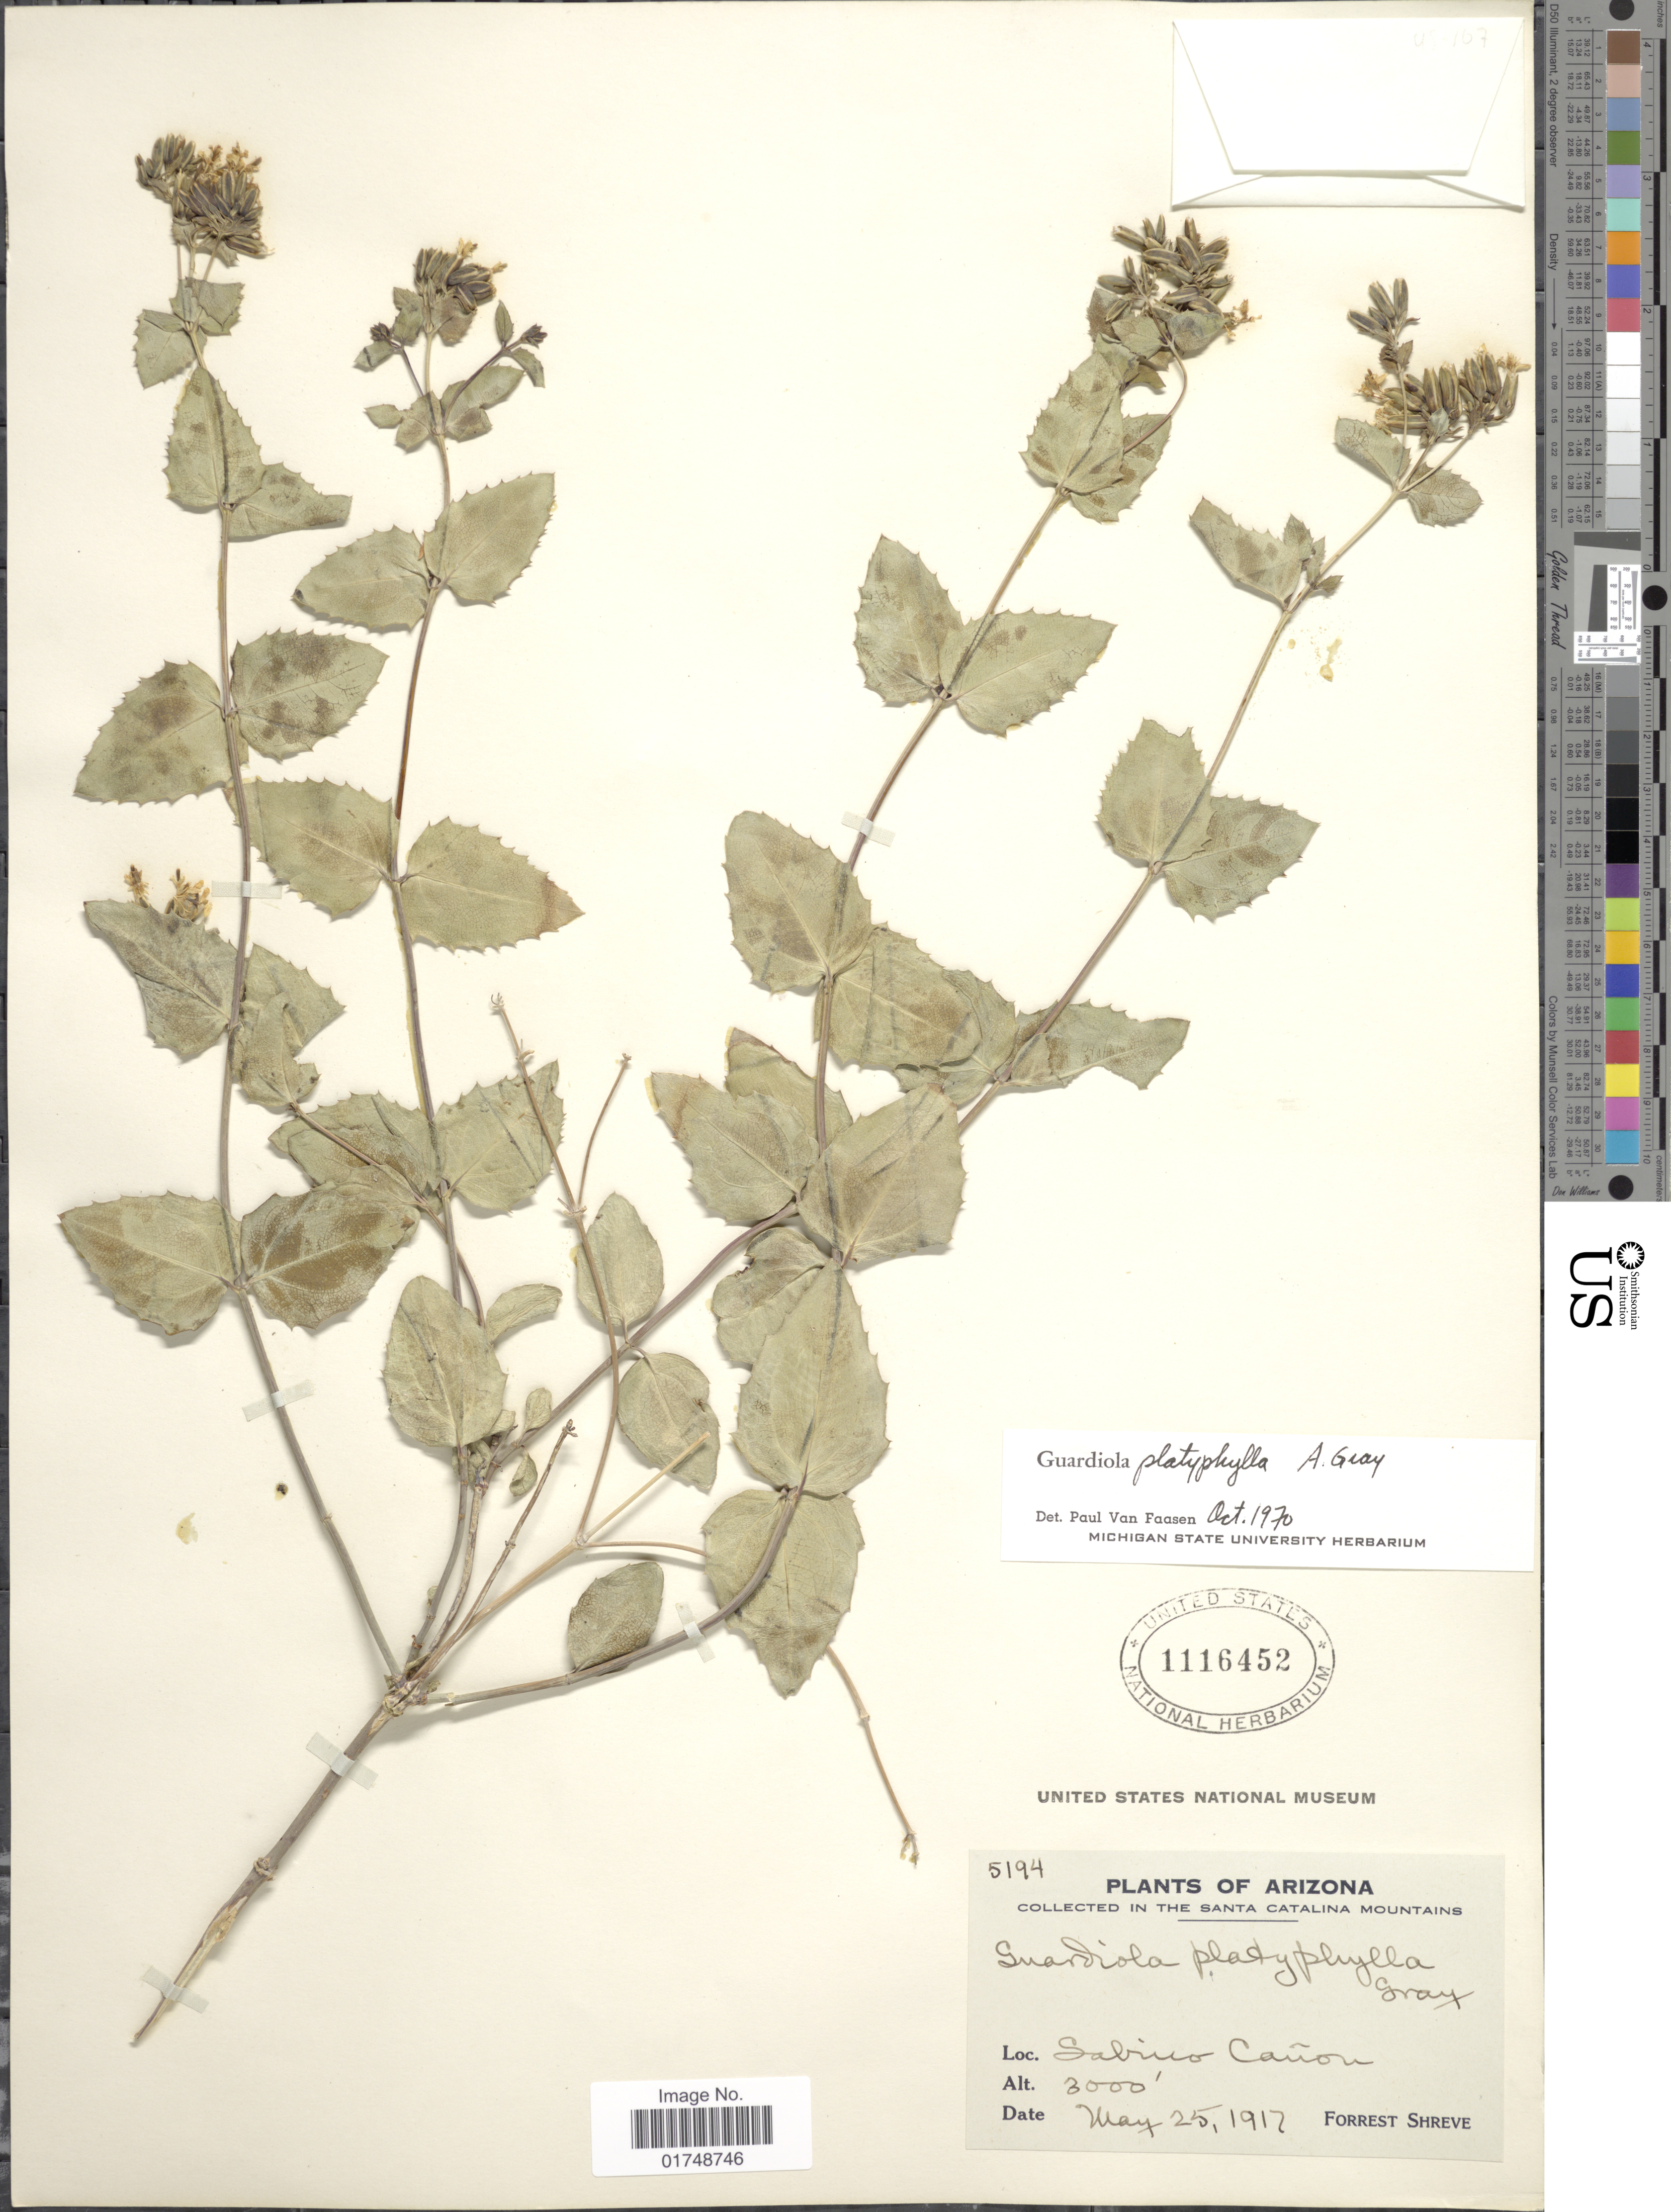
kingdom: Plantae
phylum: Tracheophyta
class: Magnoliopsida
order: Asterales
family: Asteraceae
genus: Guardiola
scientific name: Guardiola platyphylla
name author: A. Gray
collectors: F. Shreve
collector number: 5194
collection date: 1917-05-25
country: United States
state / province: Arizona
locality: The Santa Catalina Mountains. Sabrino Canon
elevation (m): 914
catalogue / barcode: US 1116452